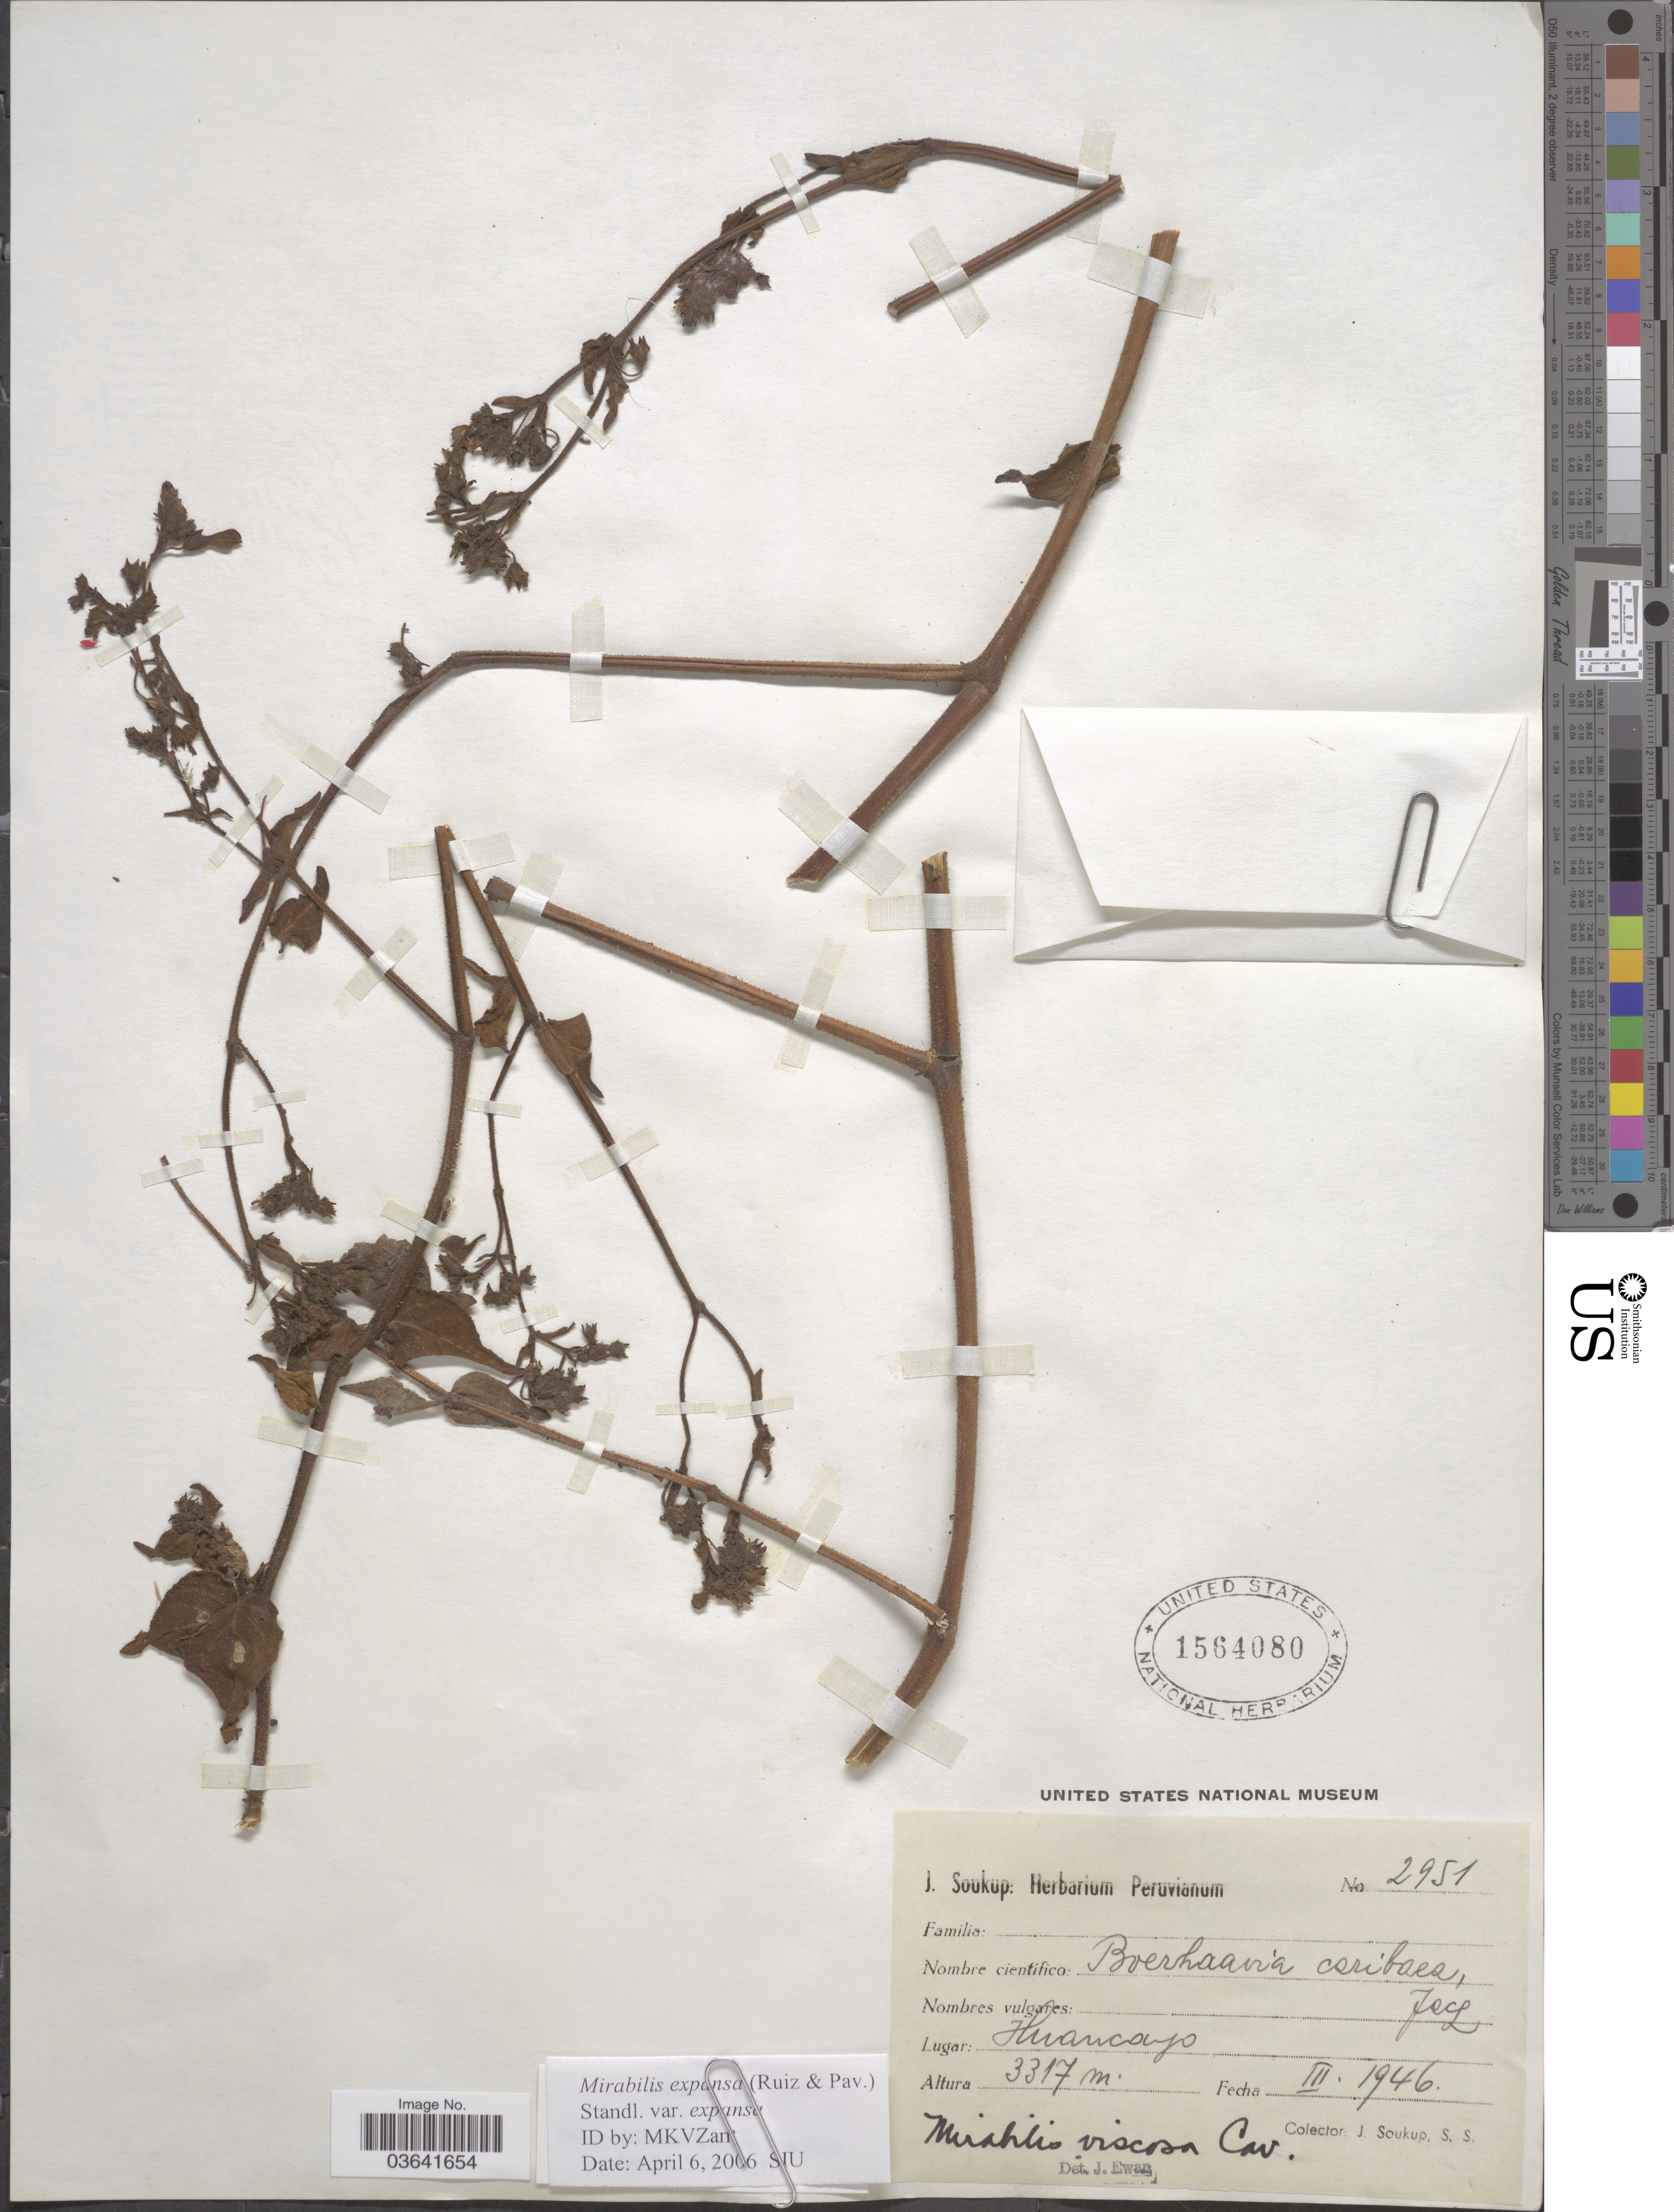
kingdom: Plantae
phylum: Tracheophyta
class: Magnoliopsida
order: Caryophyllales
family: Nyctaginaceae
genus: Mirabilis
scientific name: Mirabilis expansa var. expansa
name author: (Ruiz & Pav.) Standl.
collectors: J. Soukup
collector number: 2951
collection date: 1946-03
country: Peru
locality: Huancayo.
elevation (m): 3317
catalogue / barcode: US 1564080